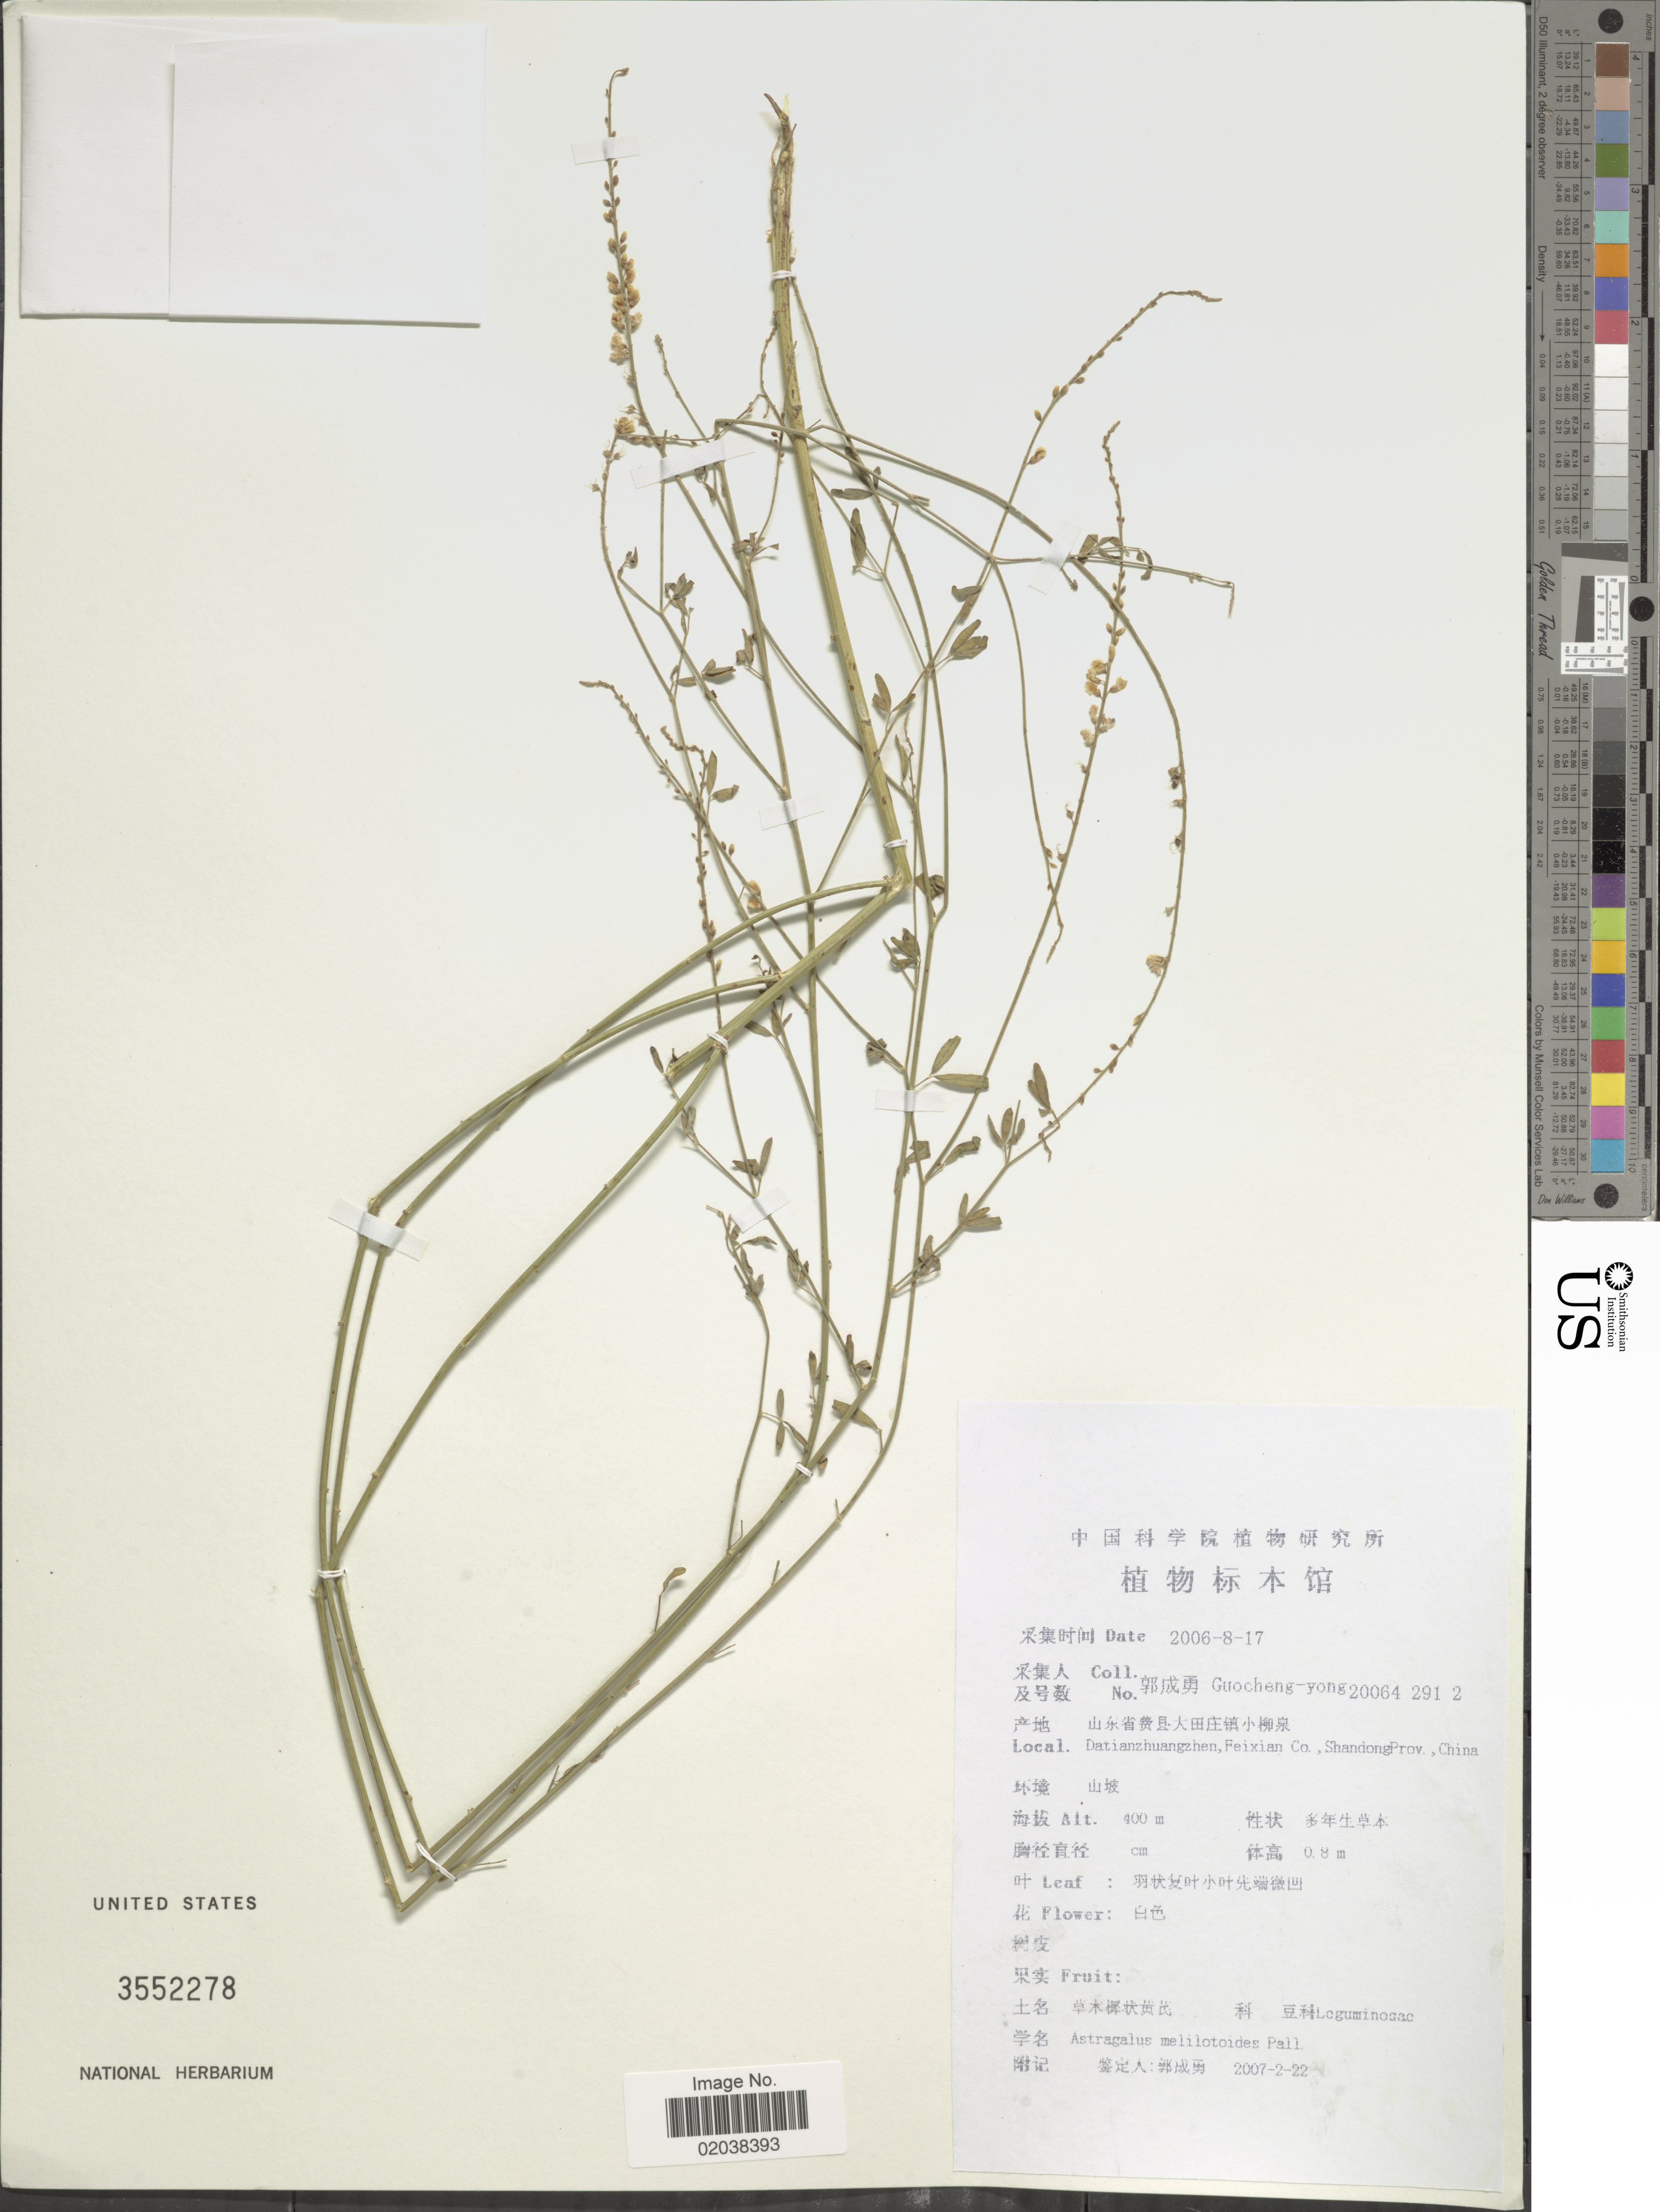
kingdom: Plantae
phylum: Tracheophyta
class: Magnoliopsida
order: Fabales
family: Fabaceae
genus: Astragalus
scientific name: Astragalus melilotoides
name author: Pall.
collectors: Guo cheng-yong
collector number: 200642912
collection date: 2006-08-17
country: China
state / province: Shandong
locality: Datianzhuangzhen, Feixian Co.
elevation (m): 400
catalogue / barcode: US 3552278